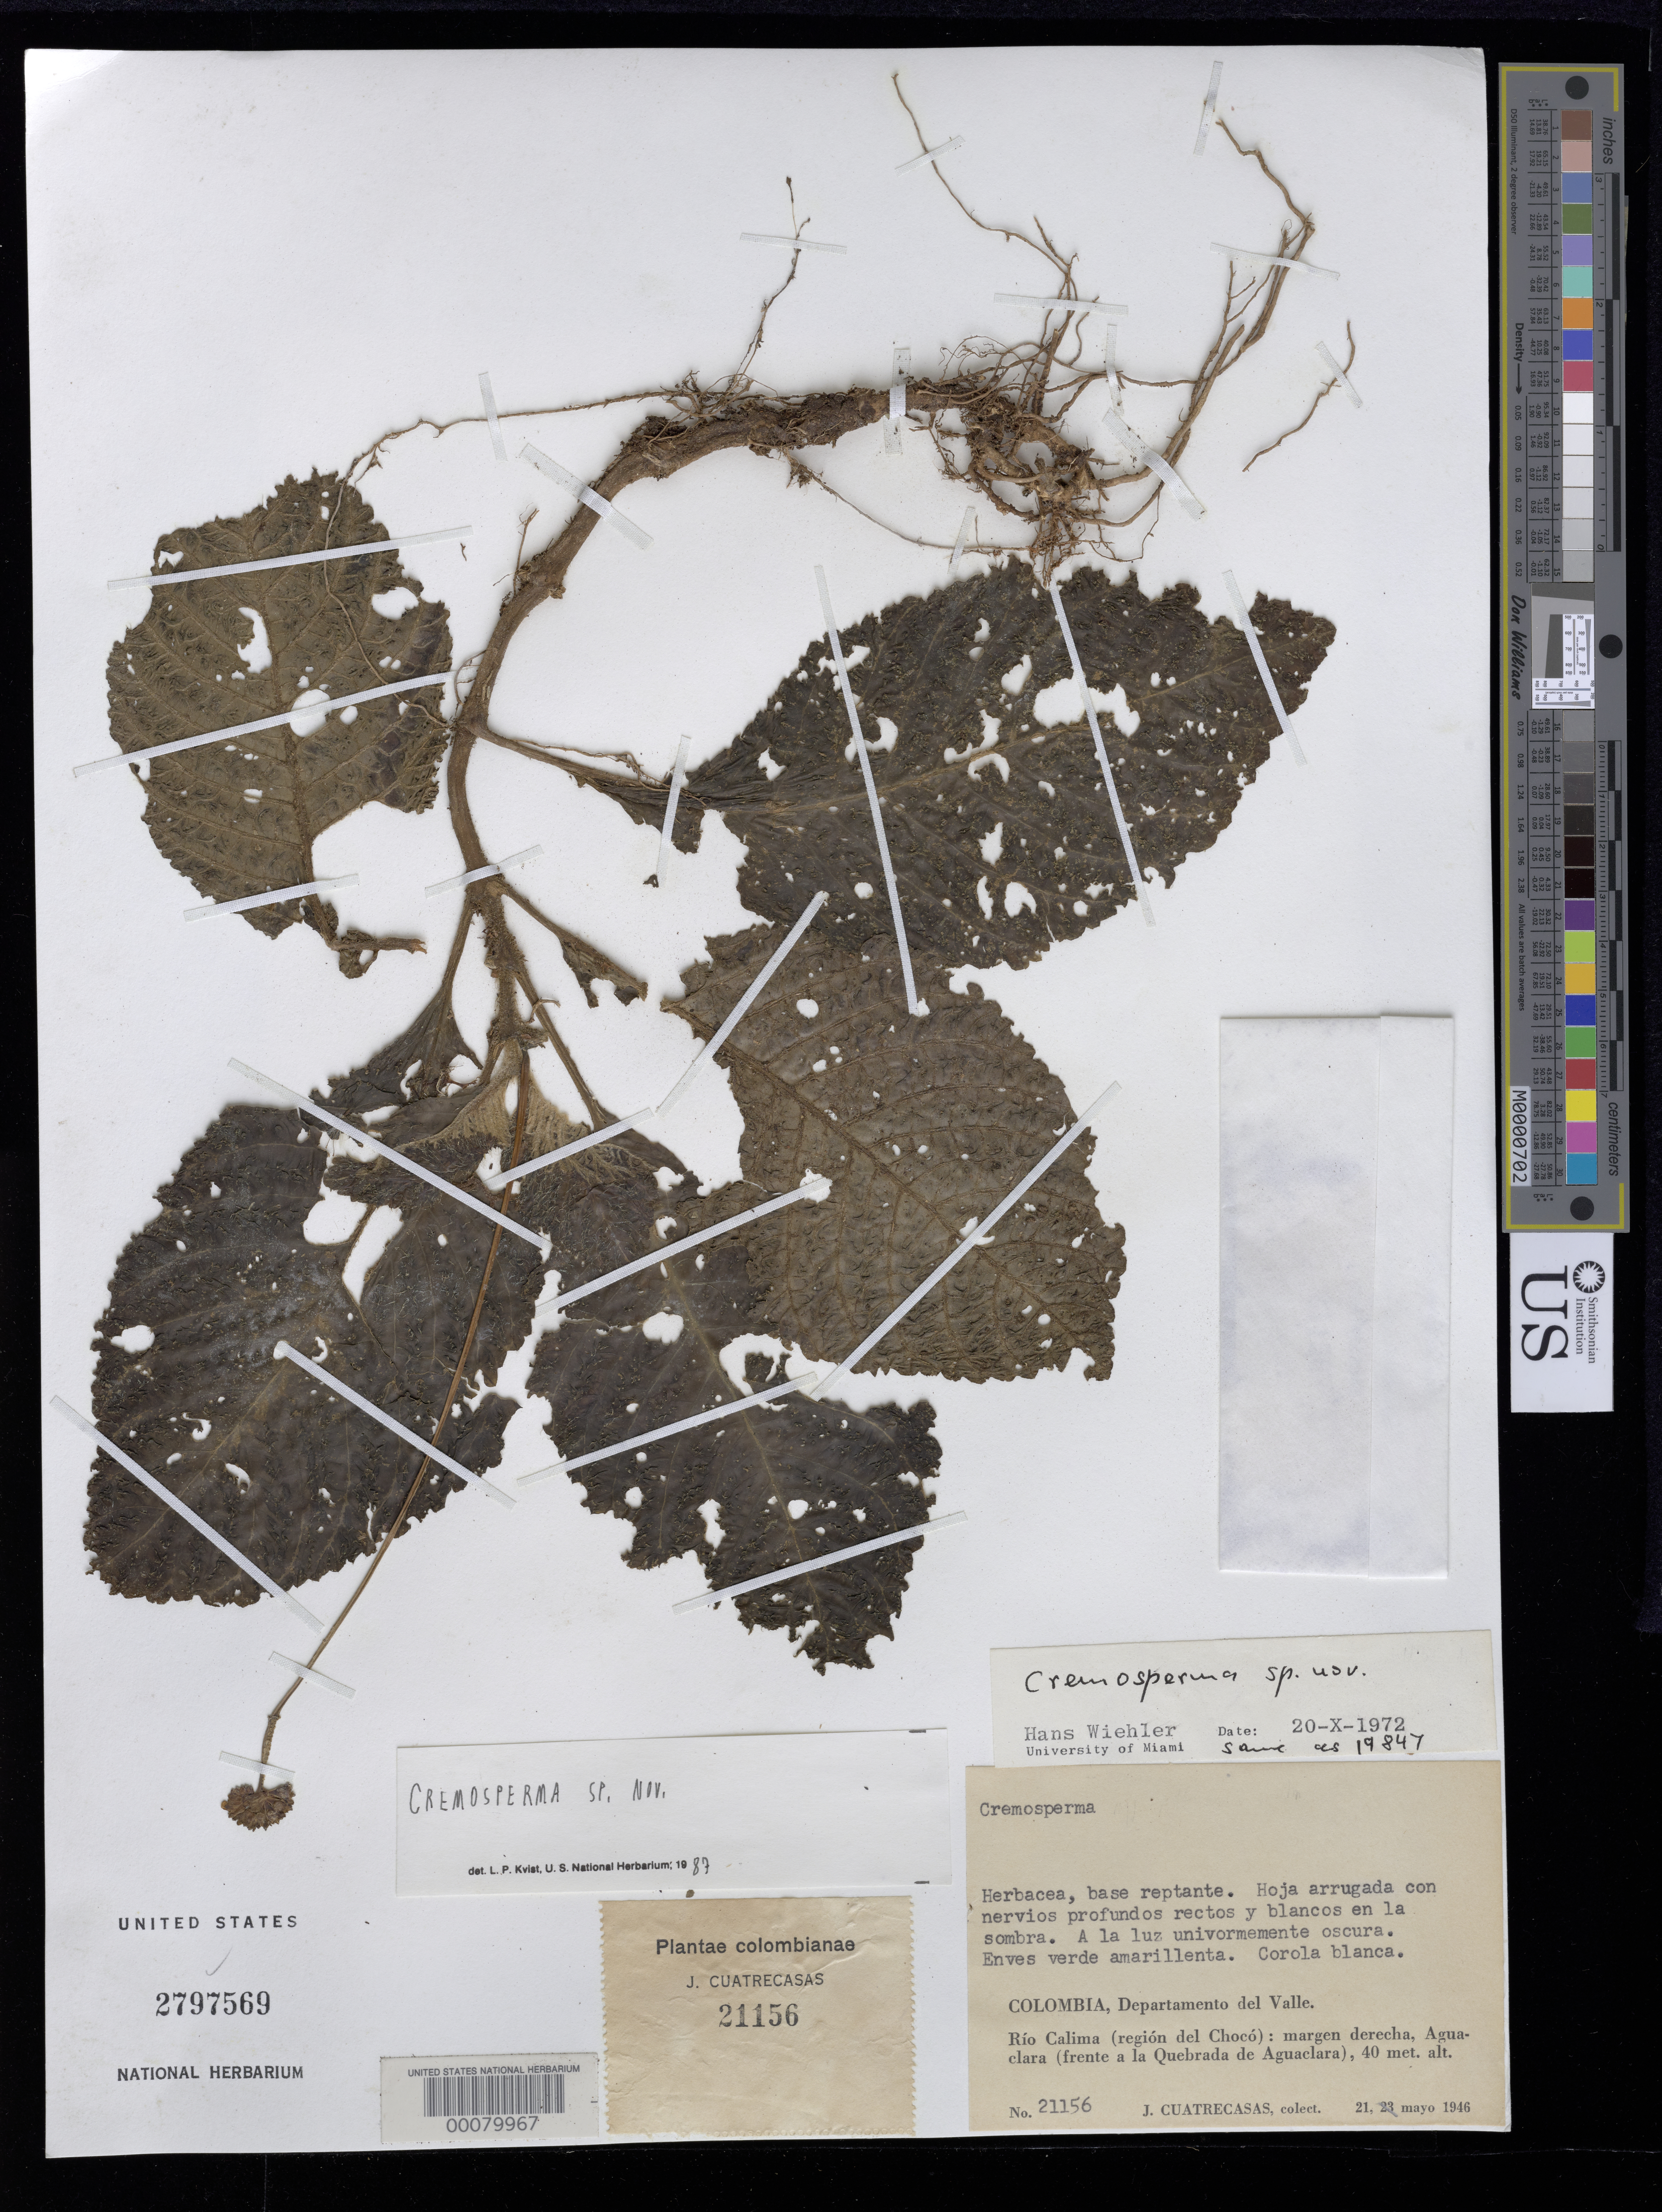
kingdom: Plantae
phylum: Tracheophyta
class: Magnoliopsida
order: Lamiales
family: Gesneriaceae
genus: Cremosperma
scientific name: Cremosperma sp.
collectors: J. Cuatrecasas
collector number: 21156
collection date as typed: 21-23 May 1946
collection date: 1946-05-21/1946-05-23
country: Colombia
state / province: Valle del Cauca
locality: Rio Calima (region of Choco), right bank, Aguaclara (opposite Quebrada Aguaclara)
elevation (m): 40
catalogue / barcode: US 2797569